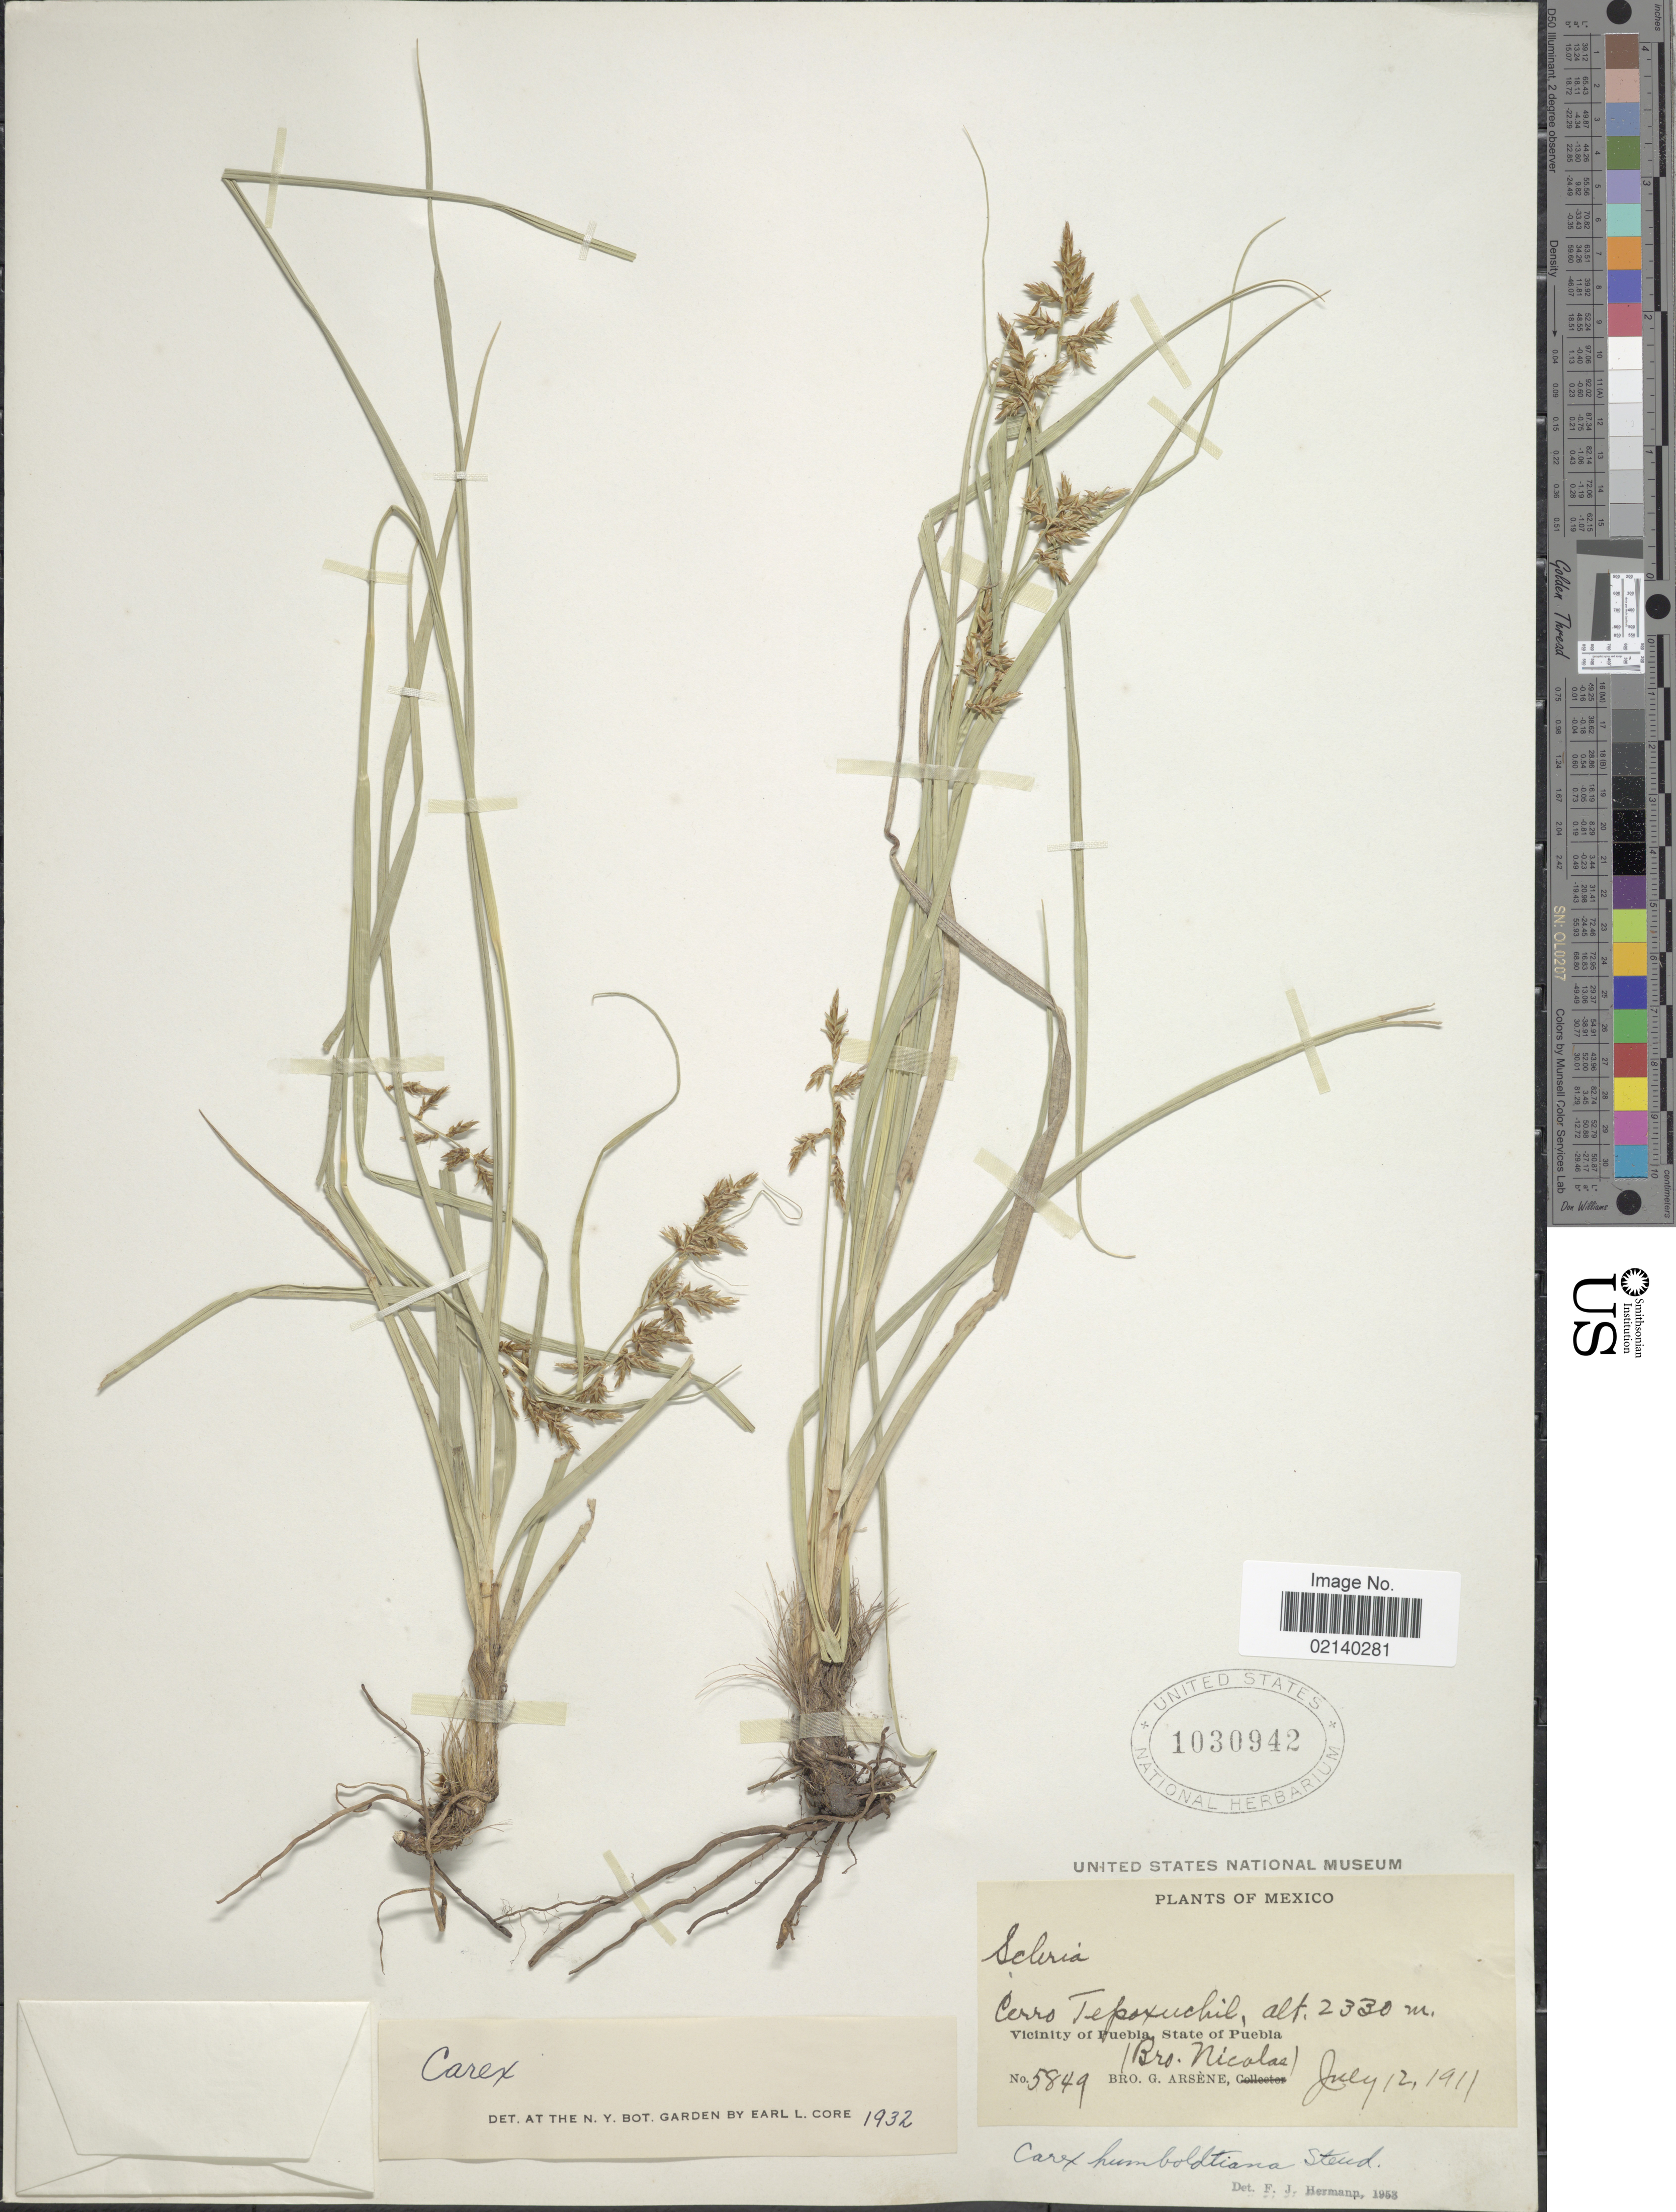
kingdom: Plantae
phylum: Tracheophyta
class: Liliopsida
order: Poales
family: Cyperaceae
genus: Carex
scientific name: Carex humboldtiana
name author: Steud.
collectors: Bro. G. Arsène & Bro. Nicolas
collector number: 5849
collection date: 1911-07-12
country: Mexico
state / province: Puebla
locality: Cerro Tepaxuchil. Vicinity of Puebla, State of Puebla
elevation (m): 2330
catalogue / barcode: US 1030942